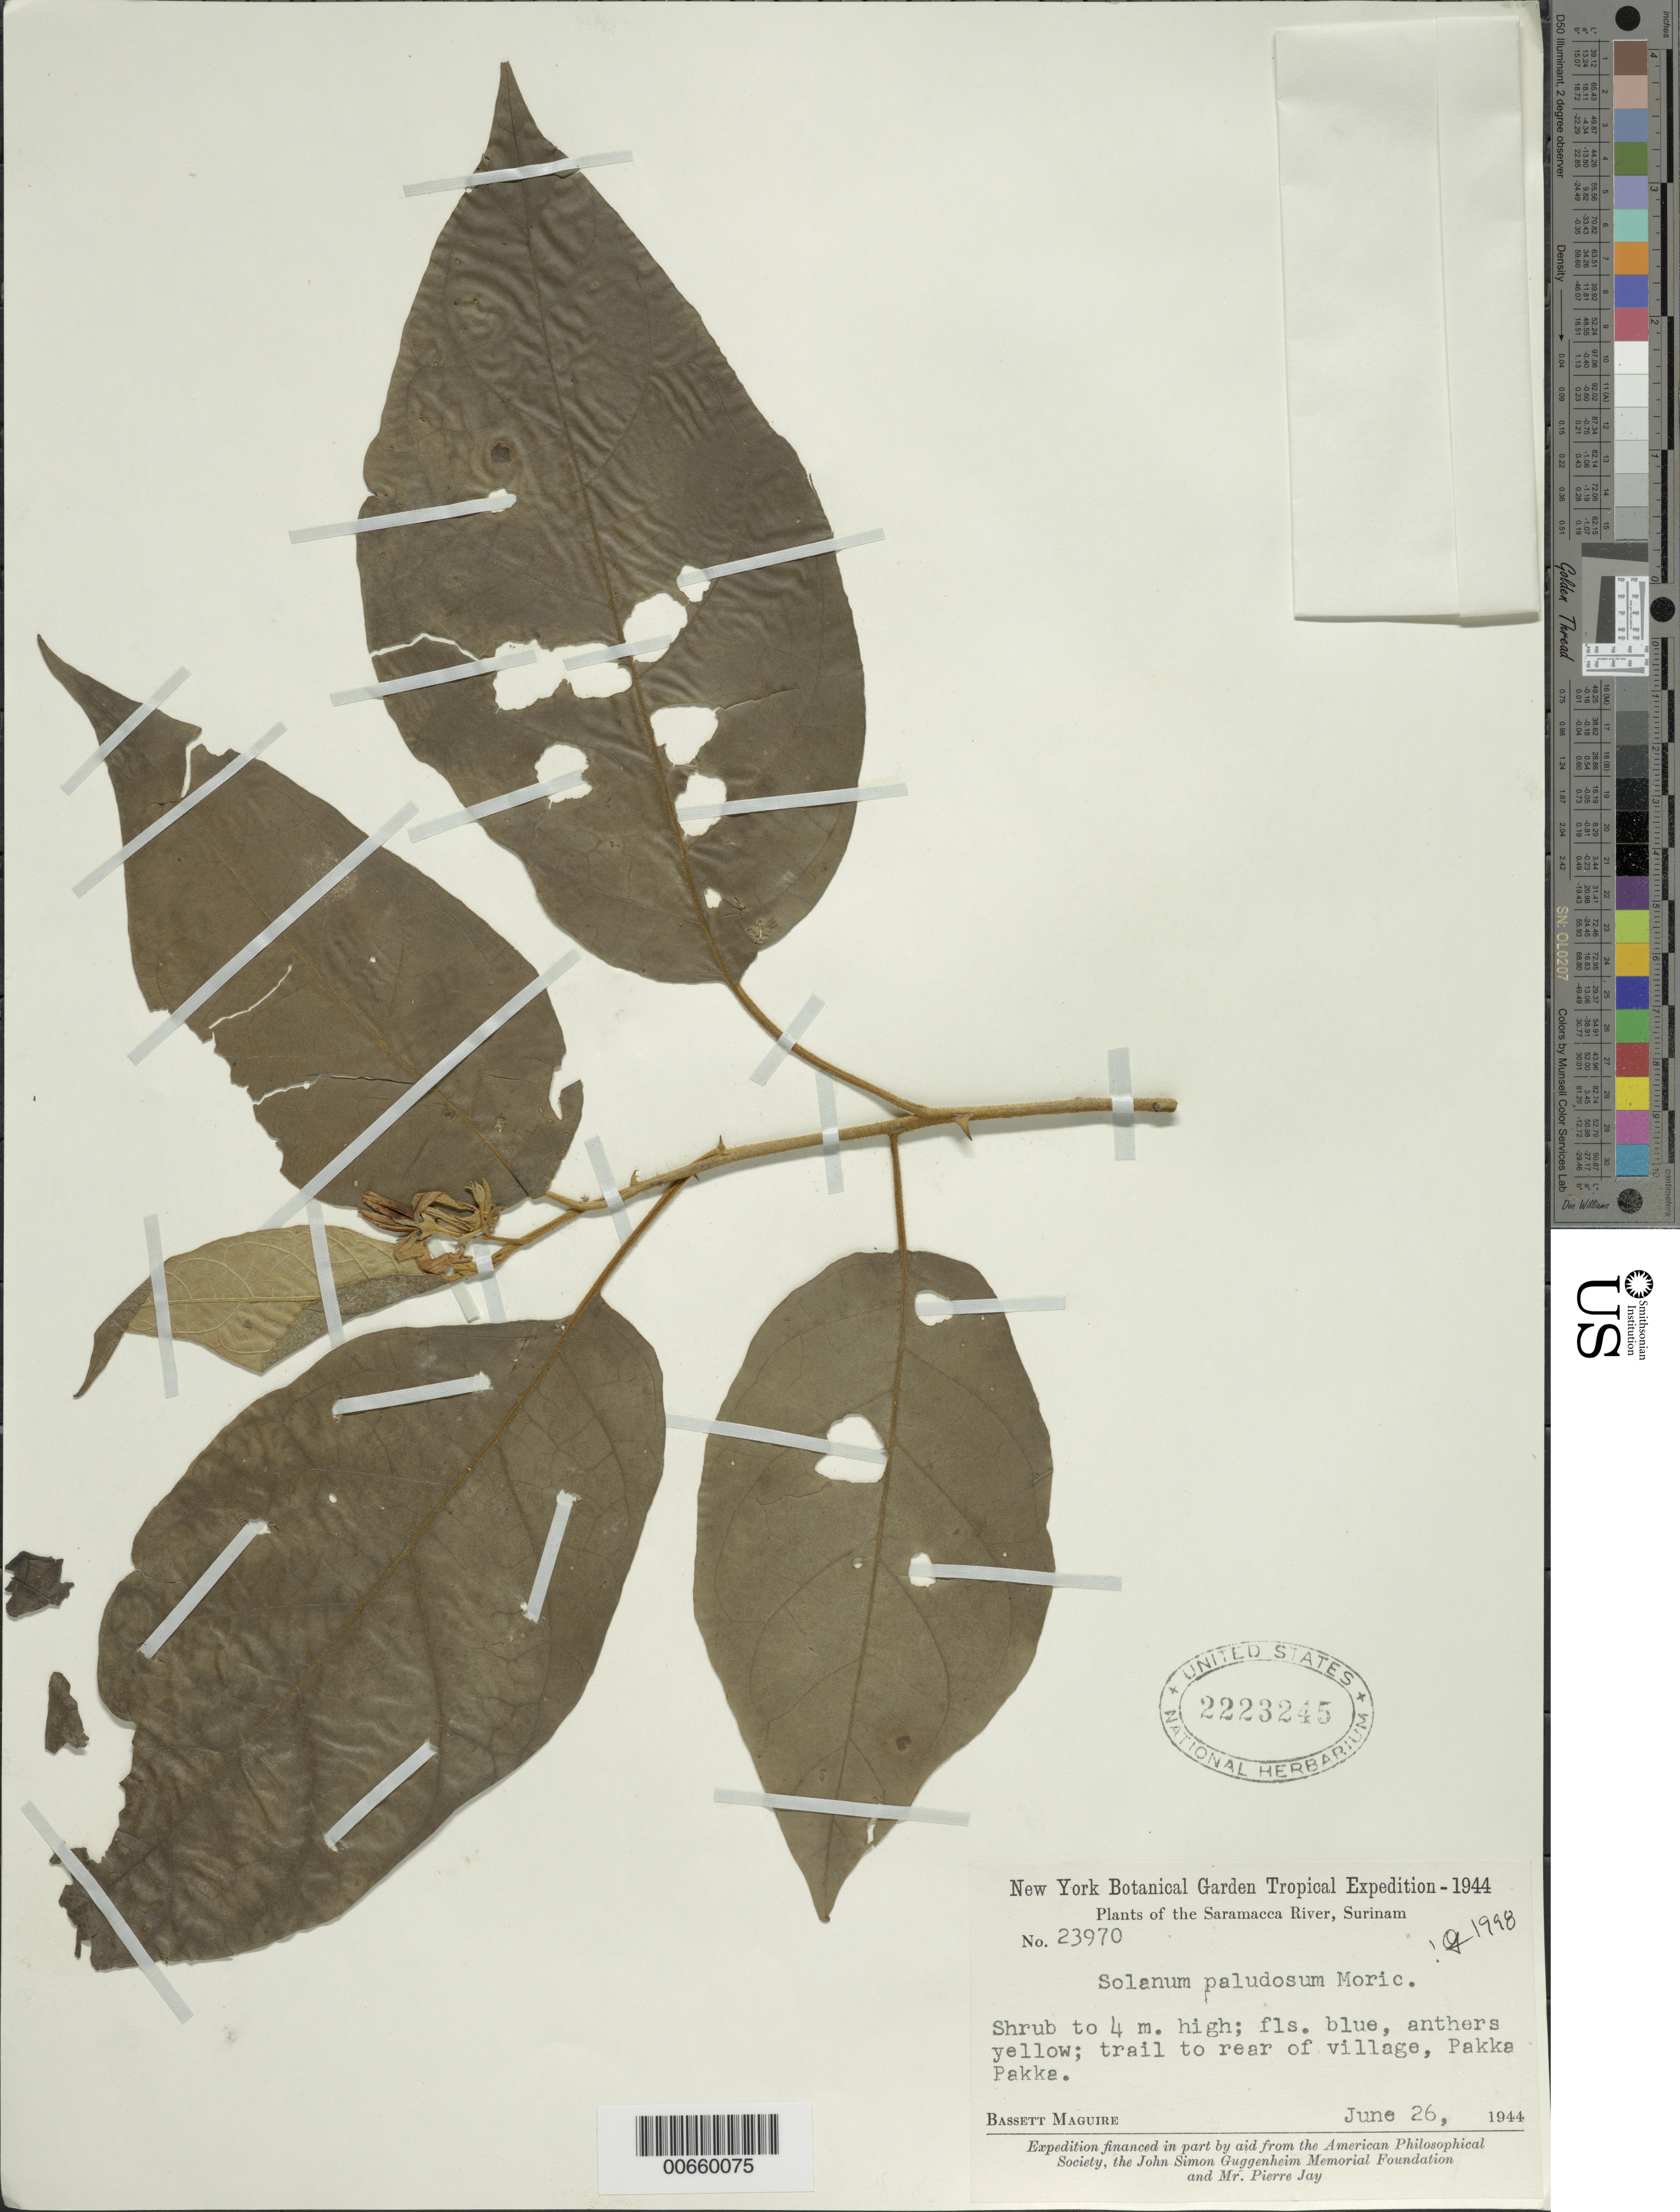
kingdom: Plantae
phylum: Tracheophyta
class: Magnoliopsida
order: Solanales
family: Solanaceae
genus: Solanum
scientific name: Solanum paludosum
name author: Moric.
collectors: B. Maguire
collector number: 23970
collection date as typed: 6 Jun 1944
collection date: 1944-06-06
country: Suriname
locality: Pakka Pakka village, to rear of, Saramacca River headwaters, trail to Coppenam R.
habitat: Trailside.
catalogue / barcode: US 2223245